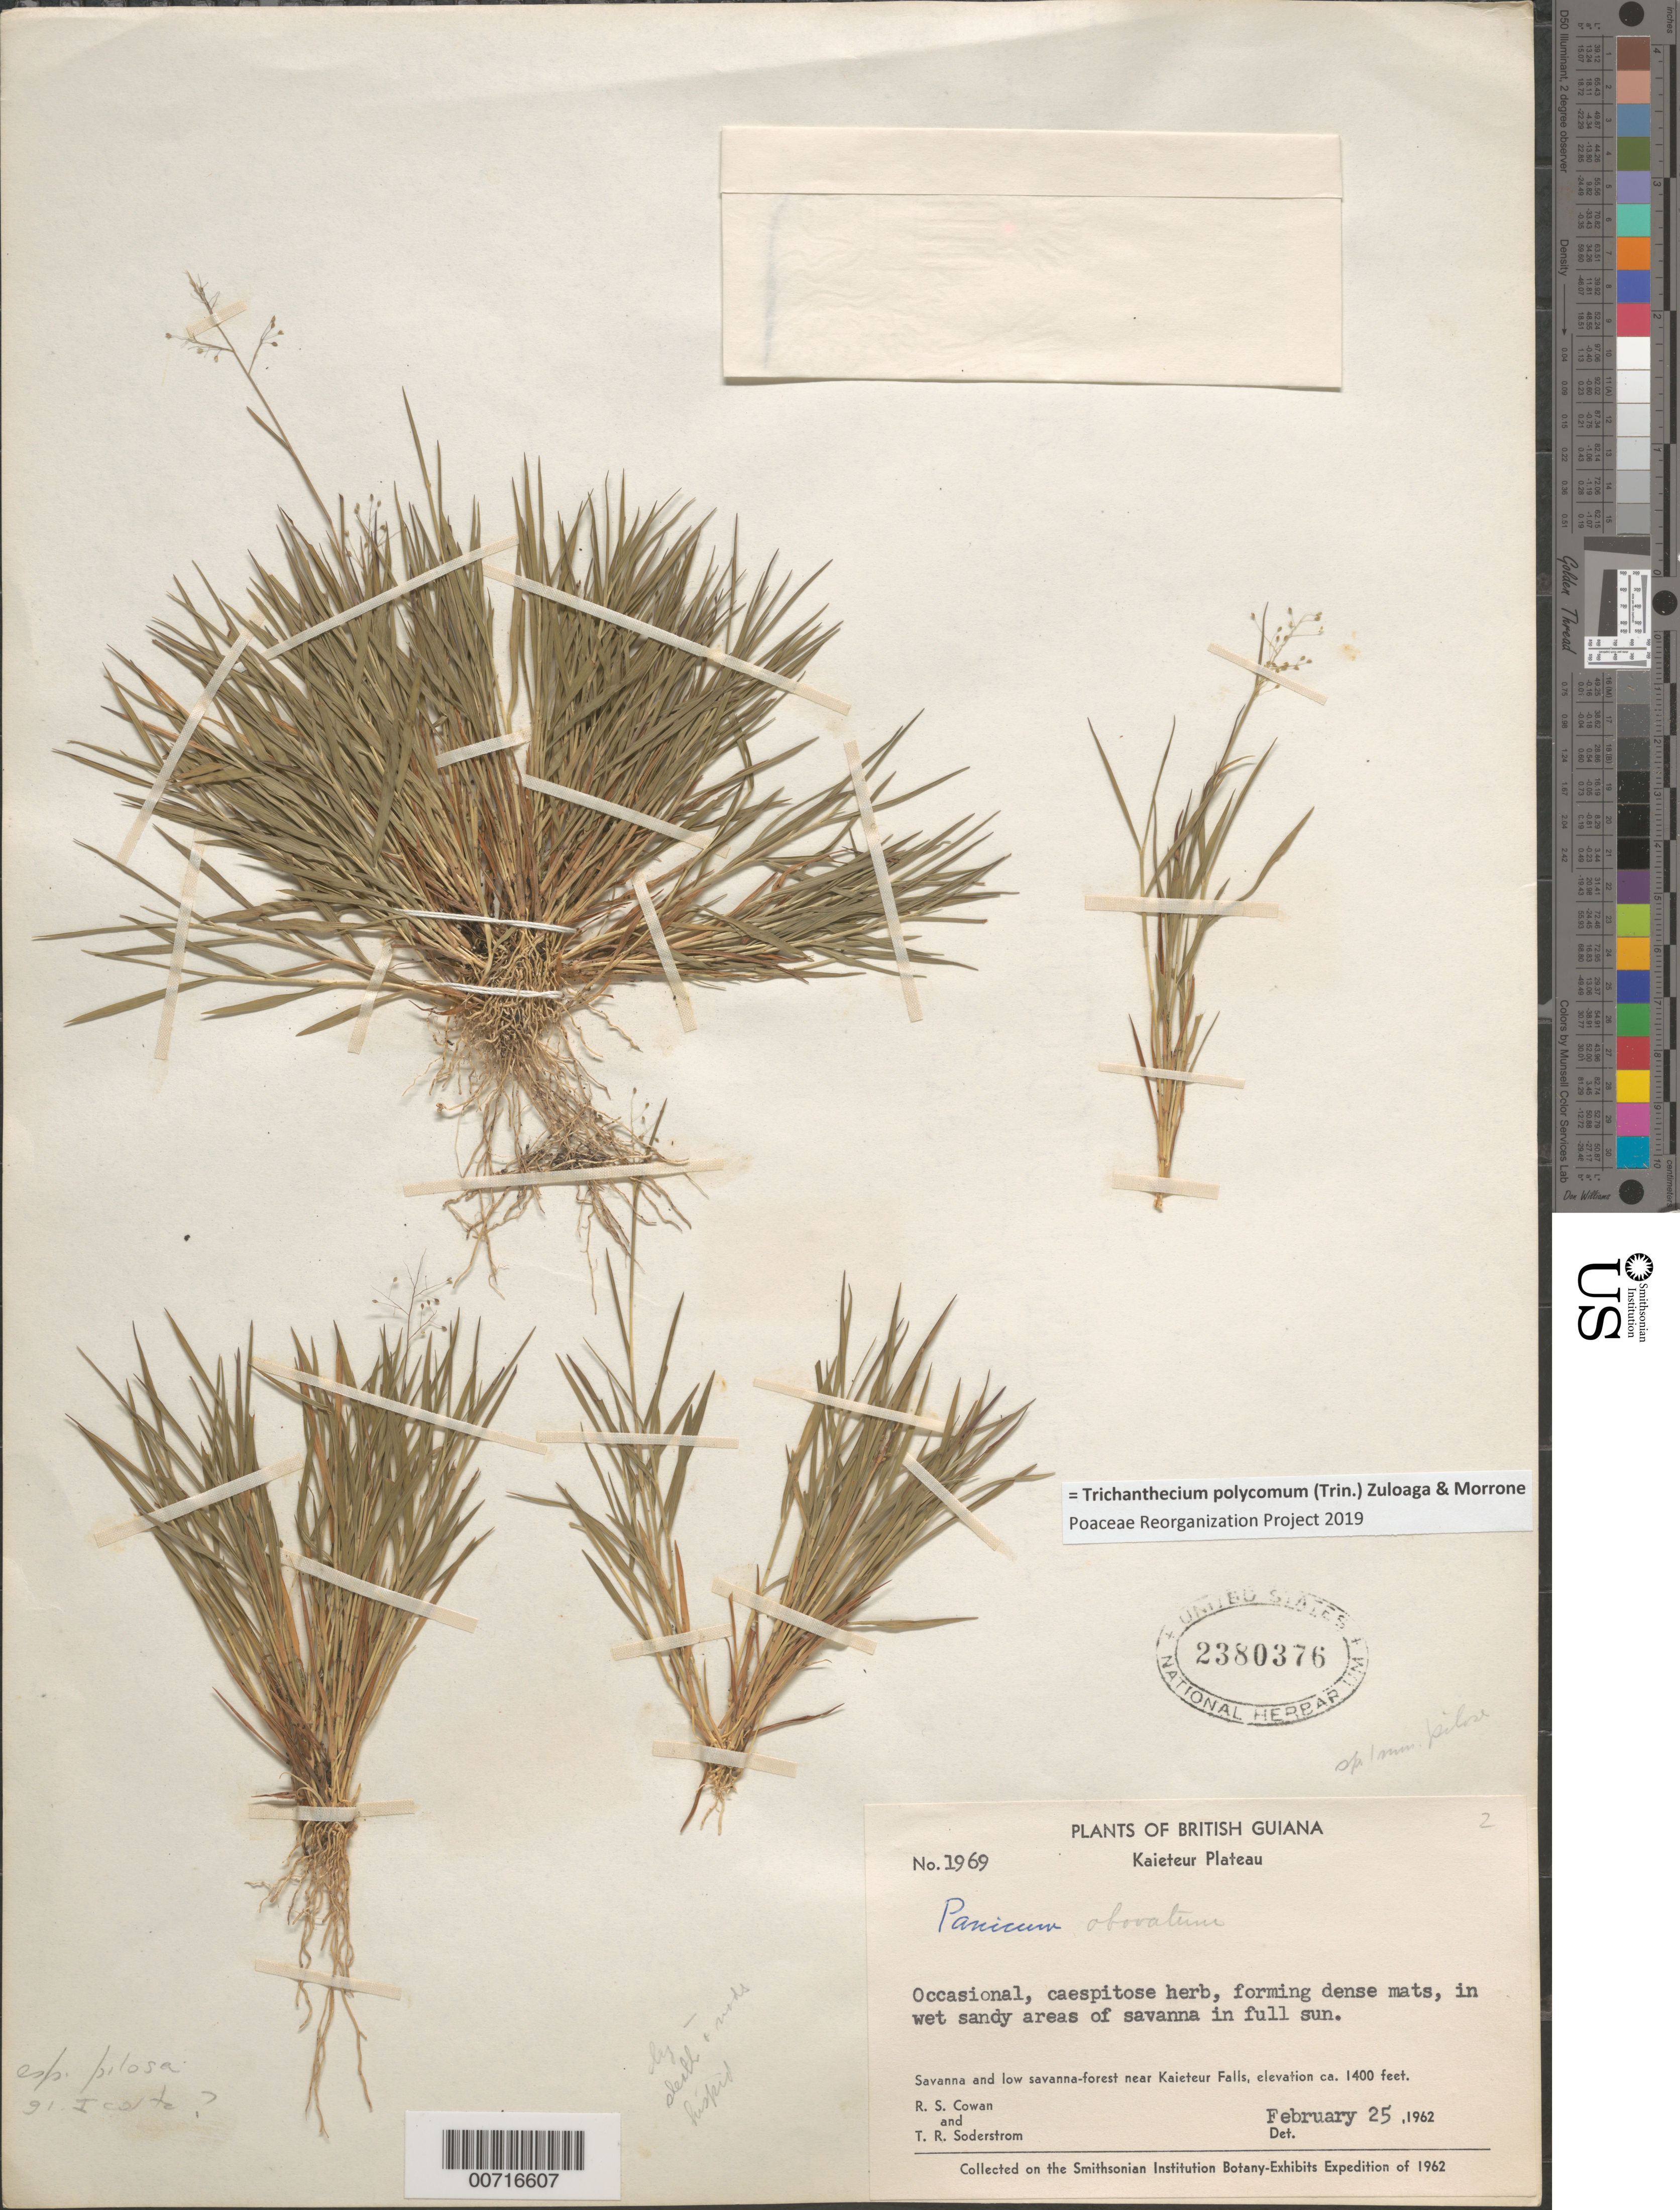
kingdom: Plantae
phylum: Tracheophyta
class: Liliopsida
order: Poales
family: Poaceae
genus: Trichanthecium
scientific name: Trichanthecium polycomum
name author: (Trin.) Zuloaga & Morrone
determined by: Poaceae Reorganization Project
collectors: R. S. Cowan & T. R. Soderstrom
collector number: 1969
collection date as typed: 25-Feb-62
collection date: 1962-02-25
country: Guyana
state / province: Potaro-Siparuni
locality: Kaieteur Plateau, along trail from plane landing to Kaieteur Falls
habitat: Savanna and low savanna forest; in wet sandy areas of savanna in full sun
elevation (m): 427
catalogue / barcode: US 2380376